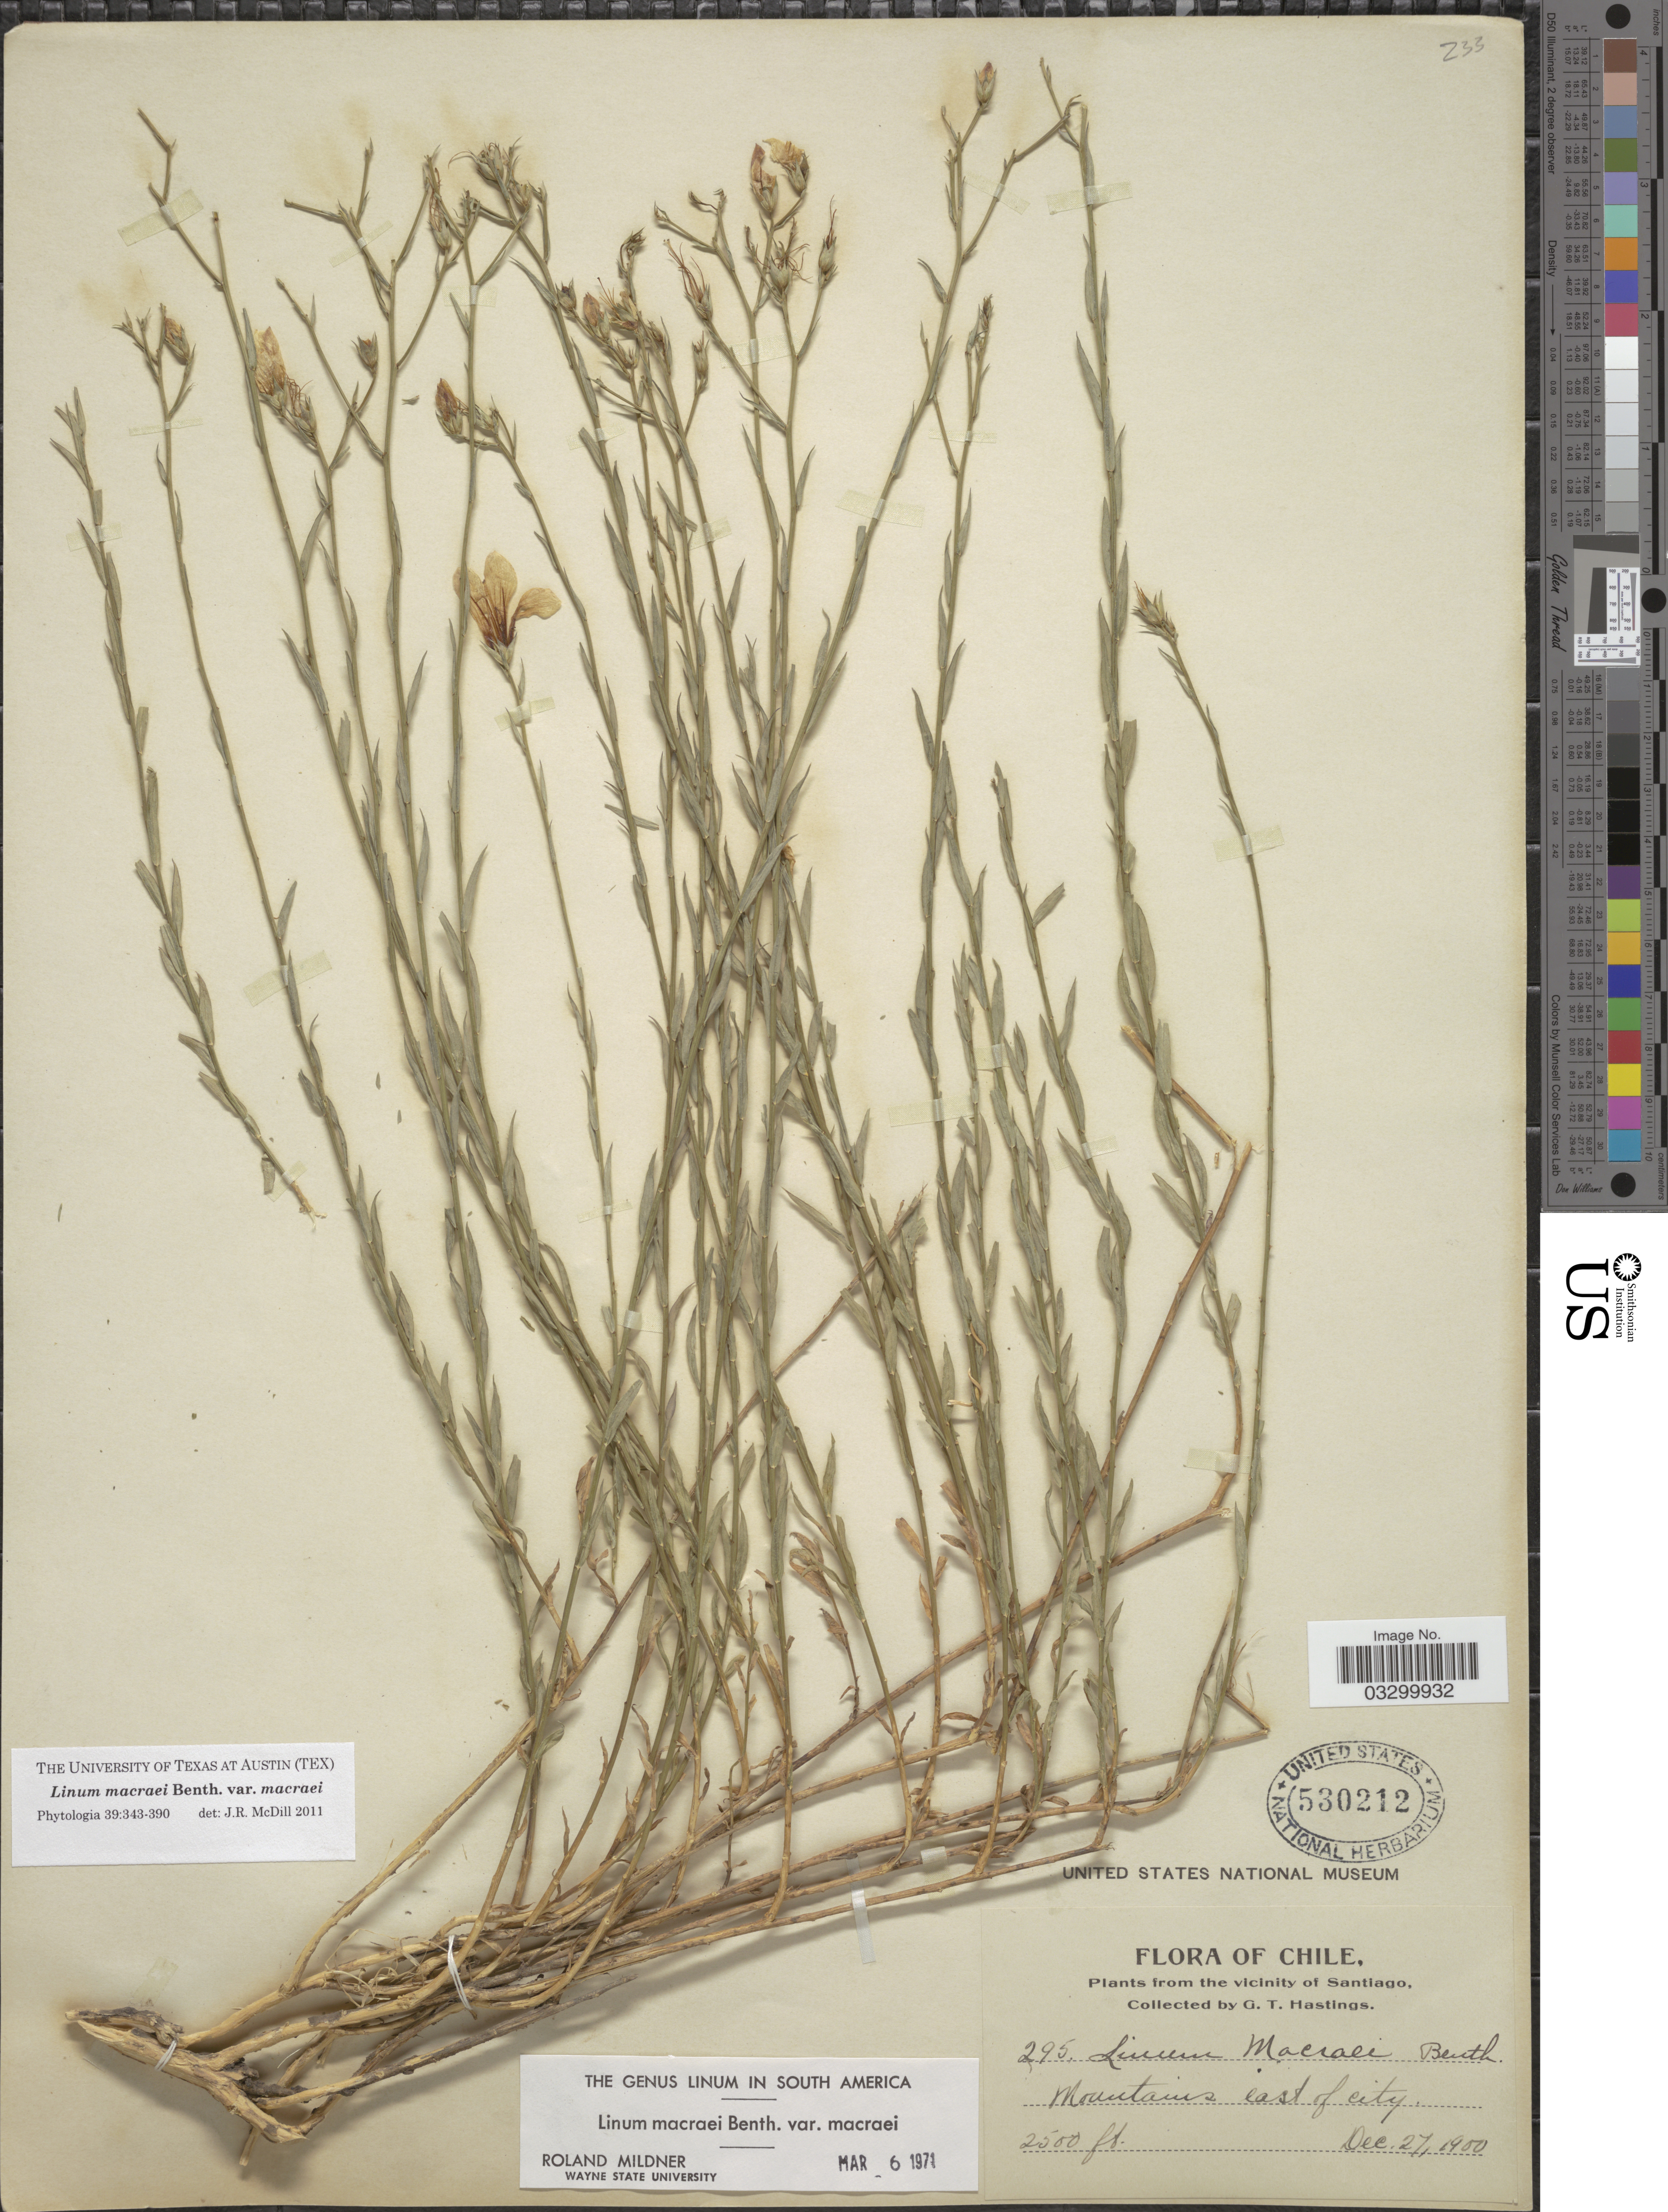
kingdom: Plantae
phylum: Tracheophyta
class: Magnoliopsida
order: Malpighiales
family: Linaceae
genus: Linum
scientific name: Linum macraei var. macraei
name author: Benth.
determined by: McDill, J. R.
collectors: G. Hastings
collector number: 295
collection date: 1900-12-27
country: Chile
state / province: Región Metropolitana (RM)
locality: From the vicinity of Santiago. Mountains east of city.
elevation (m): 762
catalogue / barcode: US 530212